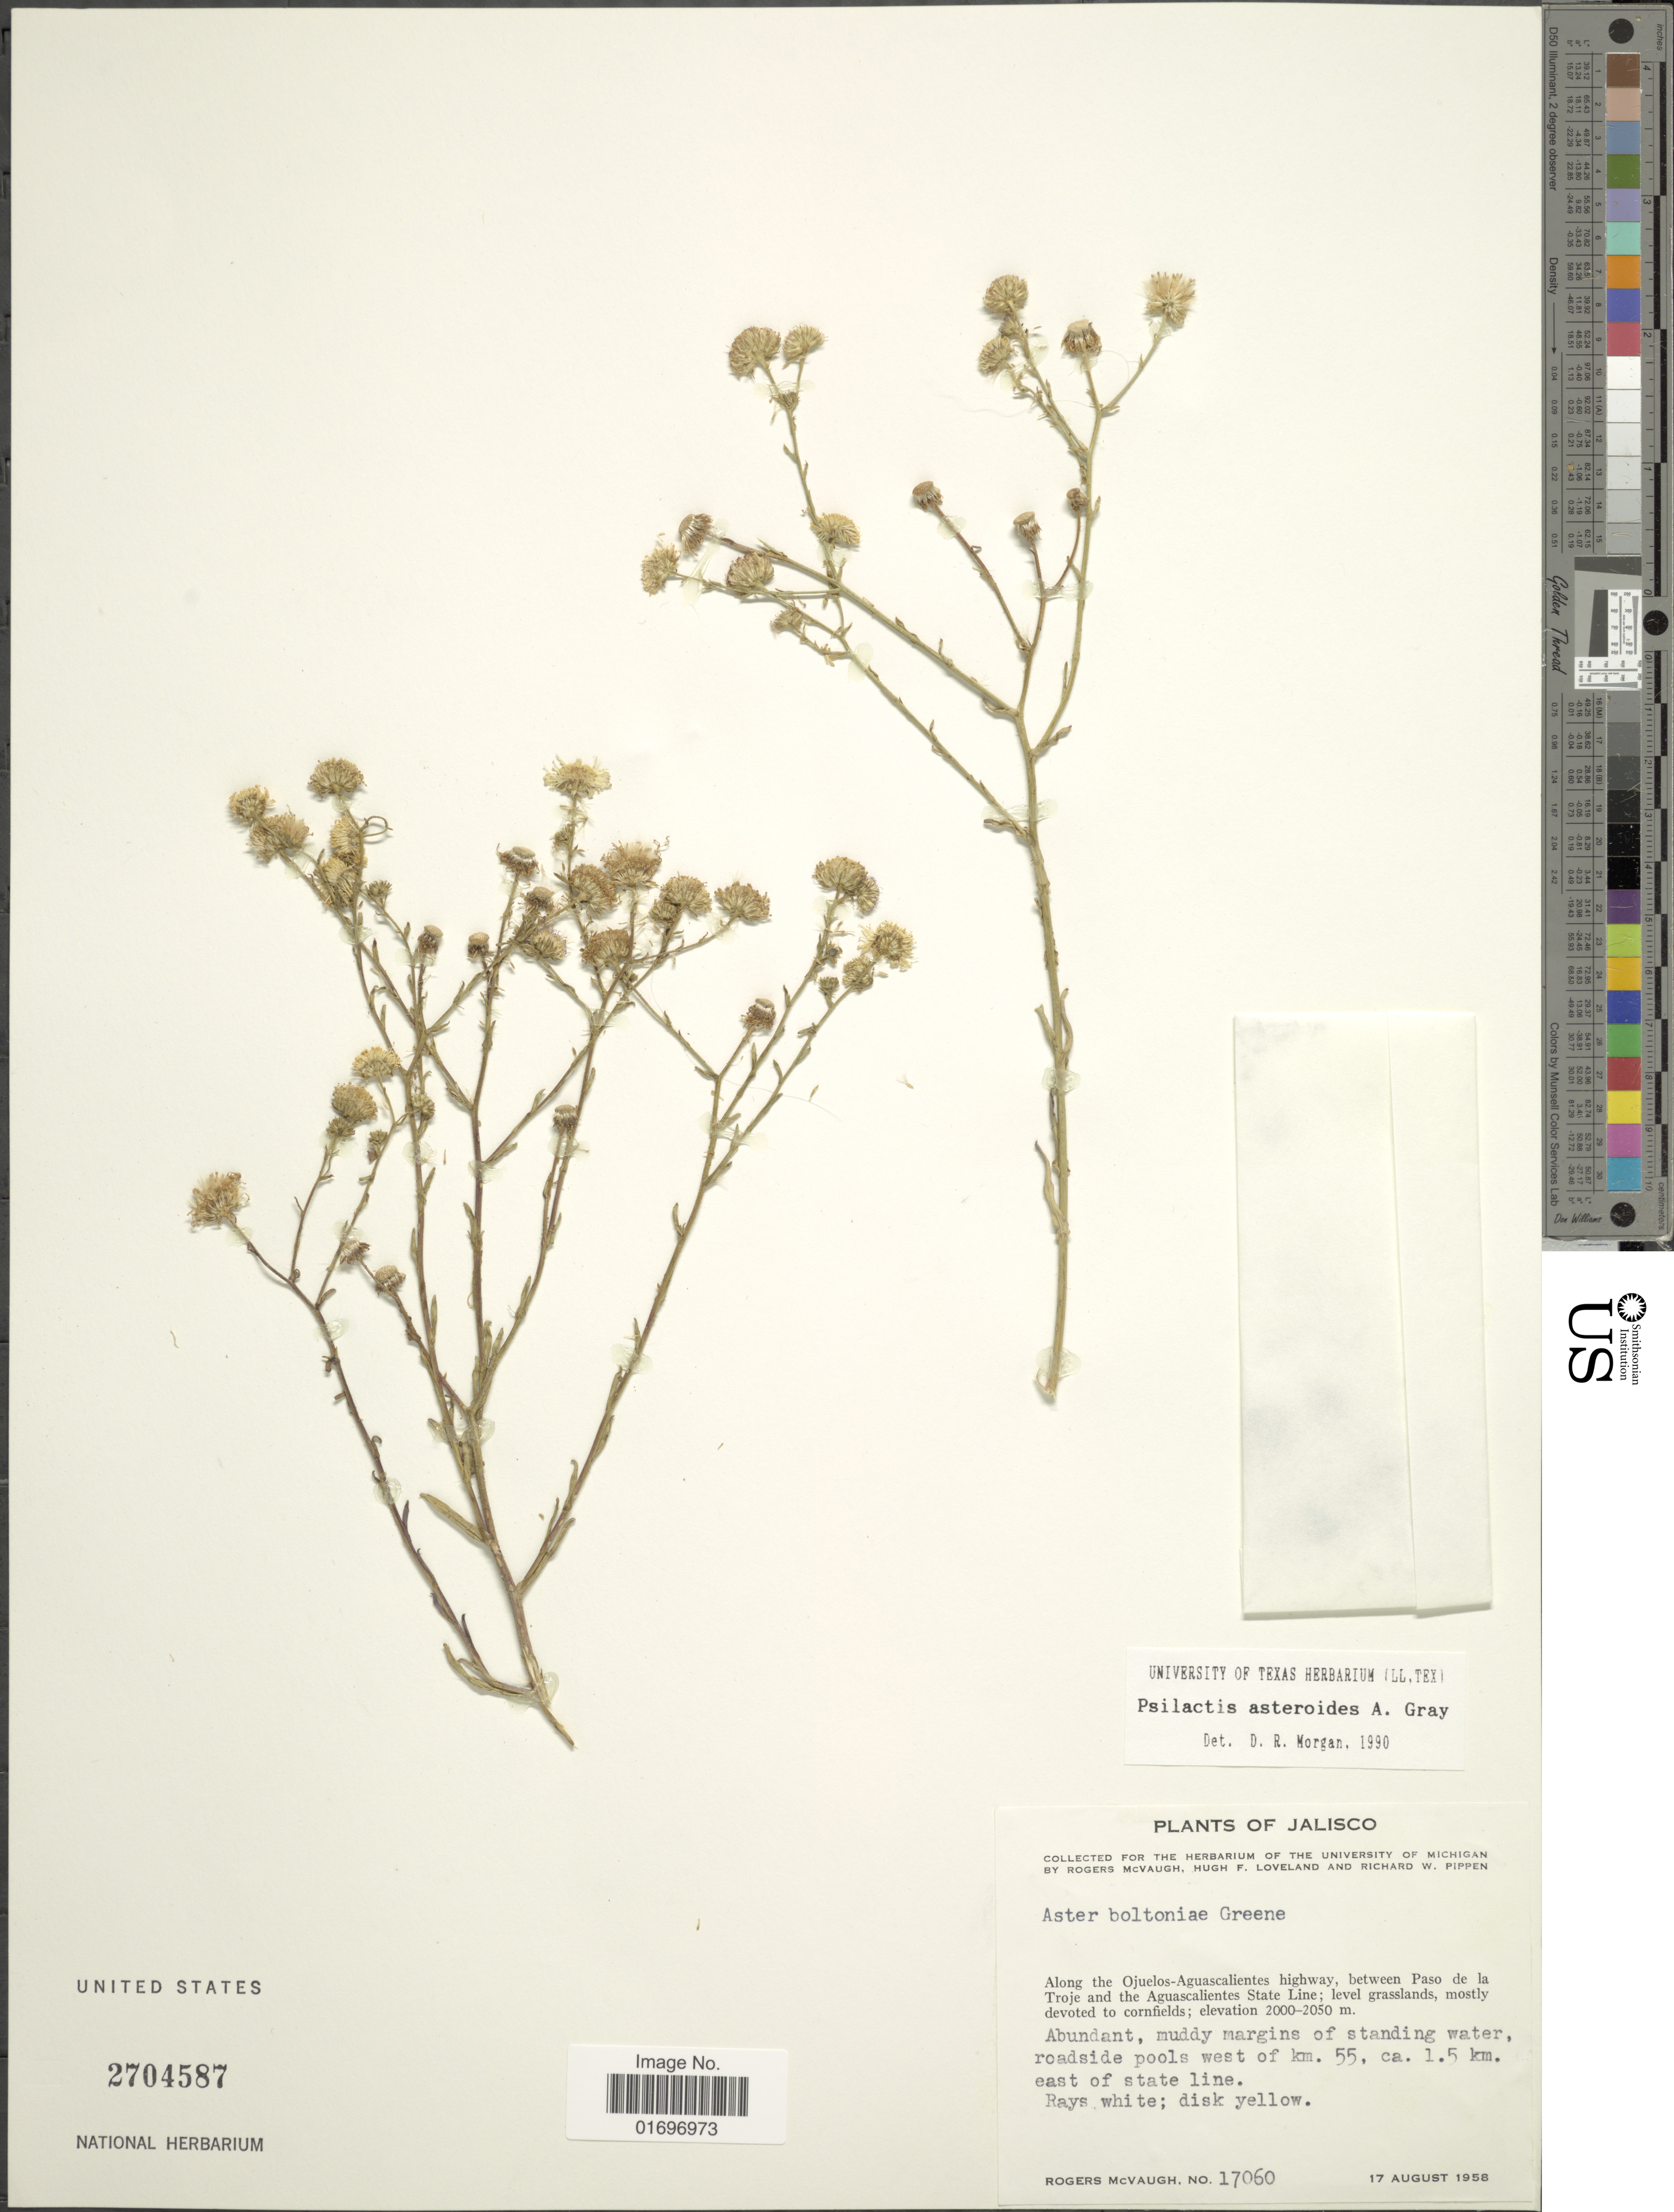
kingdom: Plantae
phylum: Tracheophyta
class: Magnoliopsida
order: Asterales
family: Asteraceae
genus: Psilactis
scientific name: Psilactis asteroides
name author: A. Gray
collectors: R. McVaugh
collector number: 17060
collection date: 1958-08-17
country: Mexico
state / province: Jalisco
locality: Along the Ojuelos-Aguascalientes highway, between Paso de la Troje and the Aguascalientes State Line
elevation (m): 2000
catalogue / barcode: US 2704587